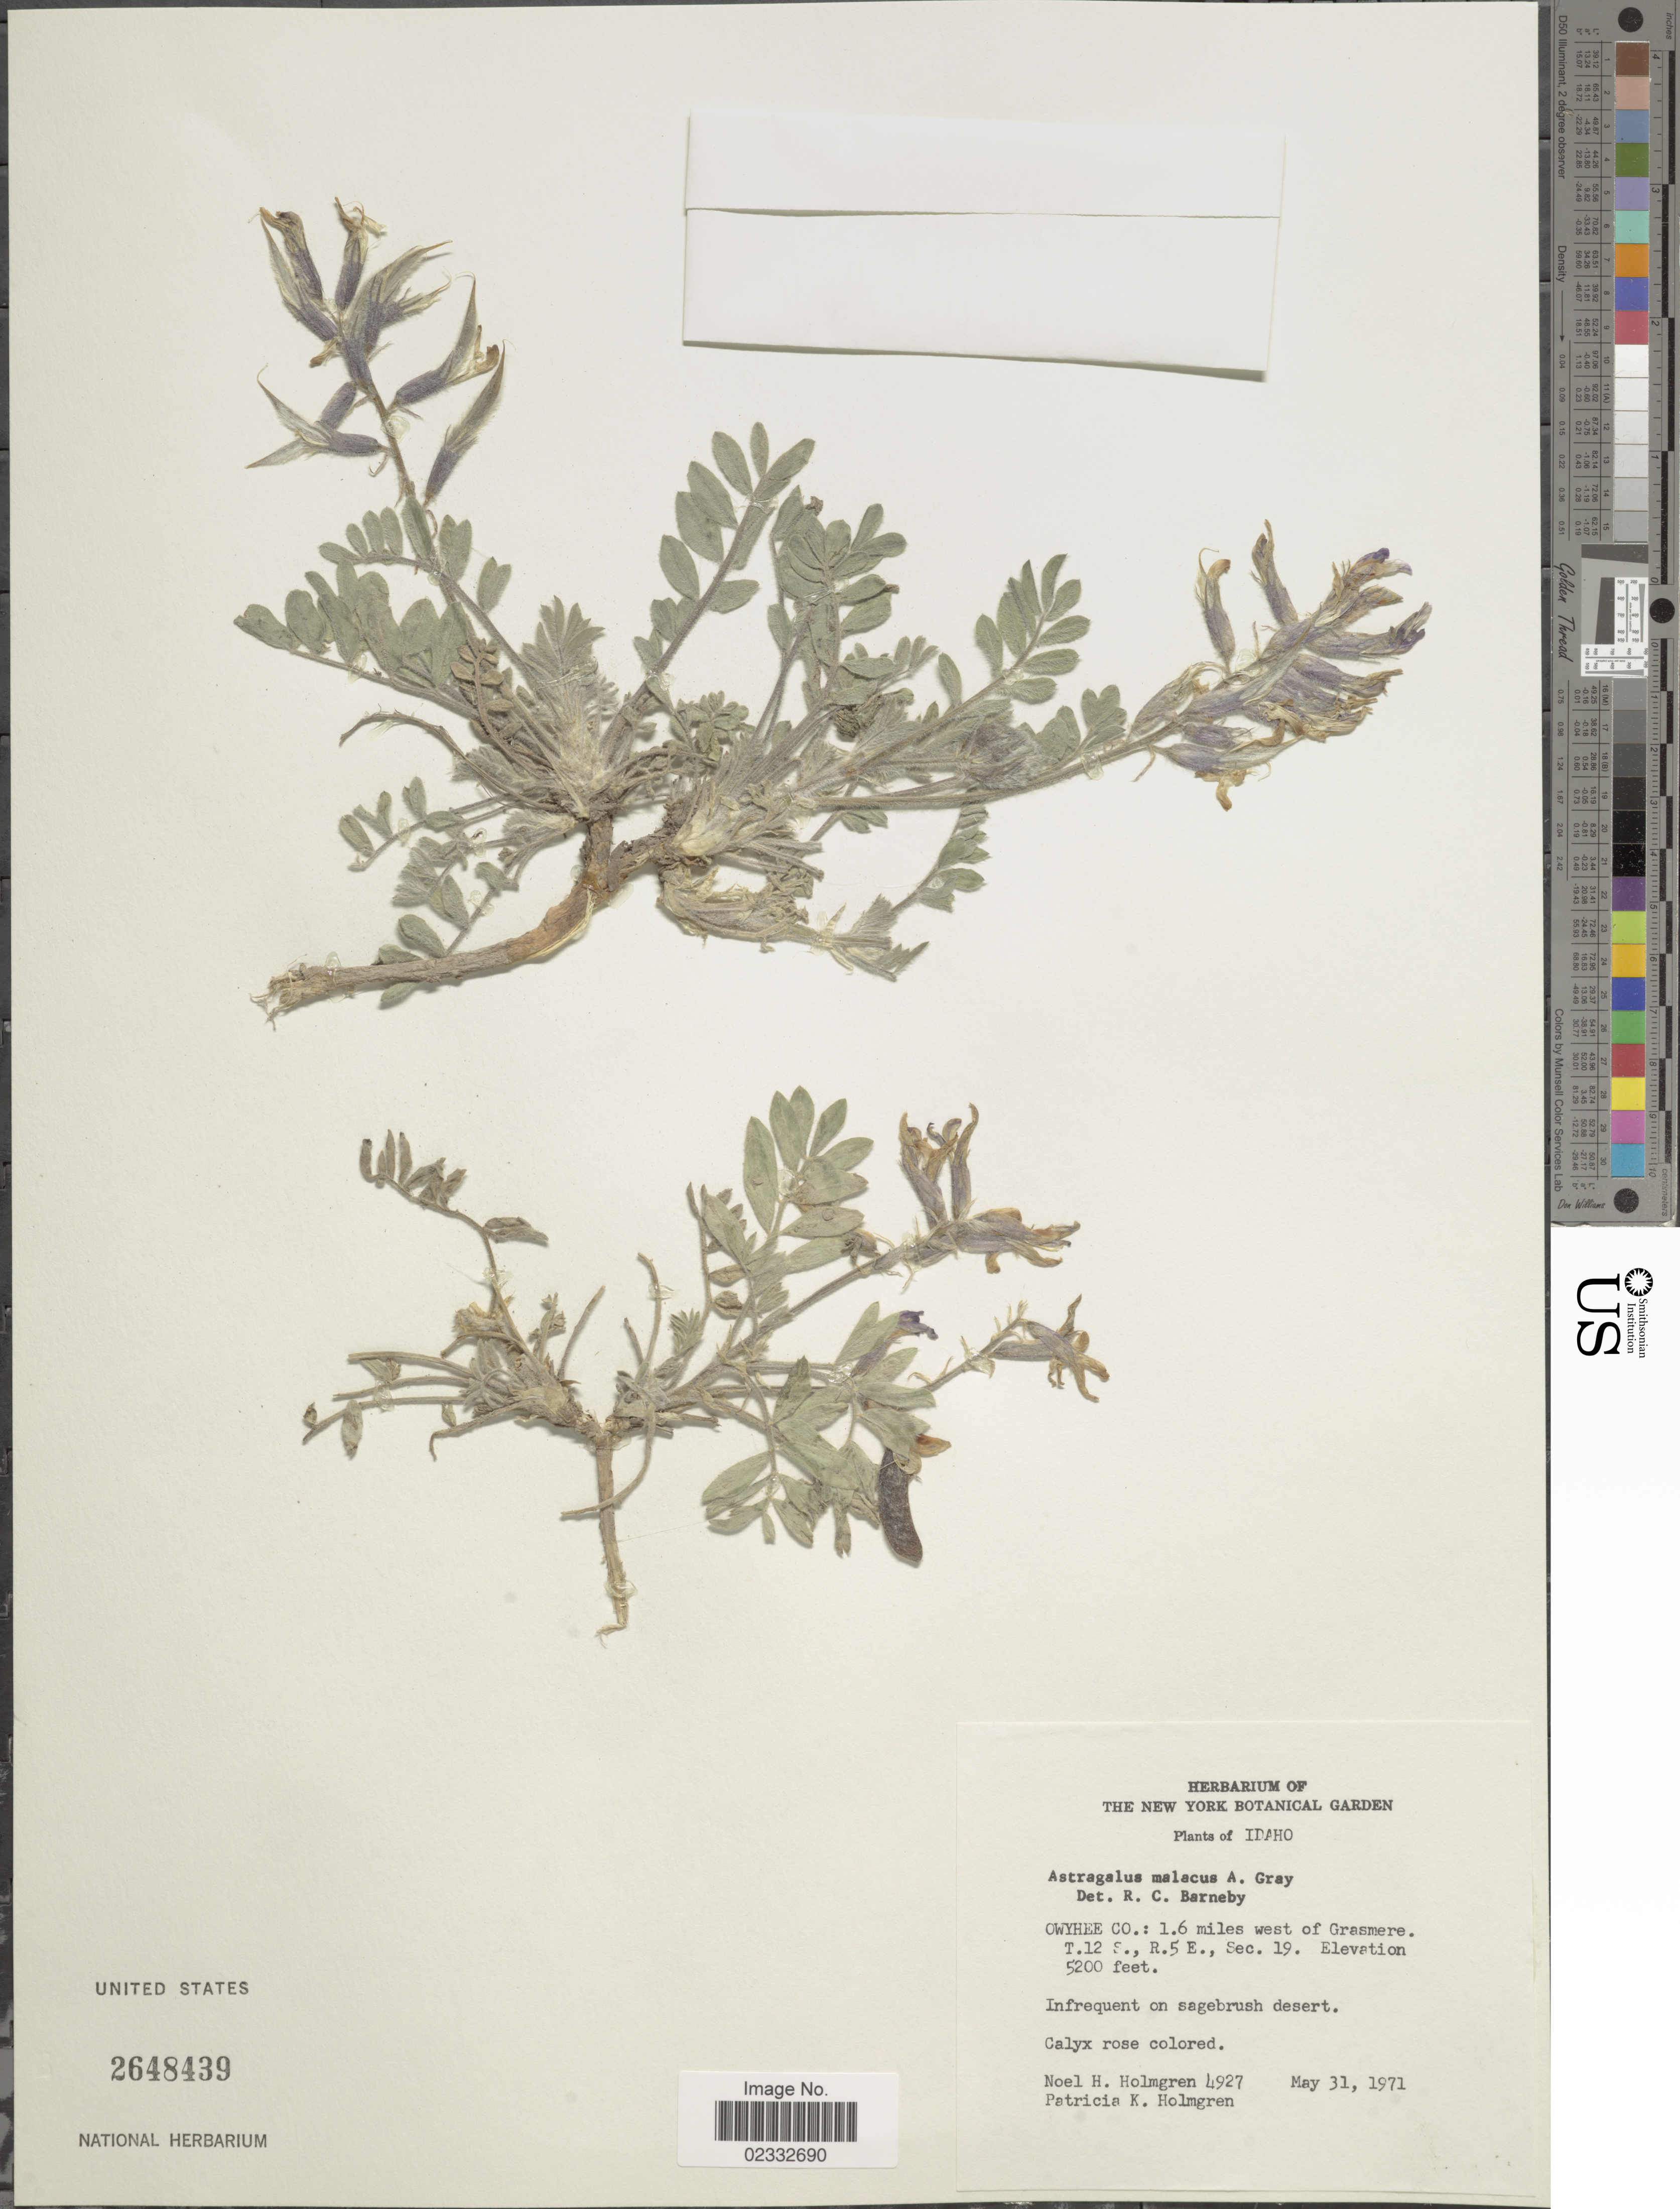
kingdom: Plantae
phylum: Tracheophyta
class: Magnoliopsida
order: Fabales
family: Fabaceae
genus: Astragalus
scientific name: Astragalus malacus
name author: A. Gray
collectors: N. H. Holmgren & P. K. Holmgren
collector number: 4927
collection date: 1971-05-31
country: United States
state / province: Idaho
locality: Owyhee Co.: 1.6 miles west of Grasmere, T.12 A., R.5E., Sec. 19., infrequent on sagebrush desert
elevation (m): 1585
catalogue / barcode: US 2648439